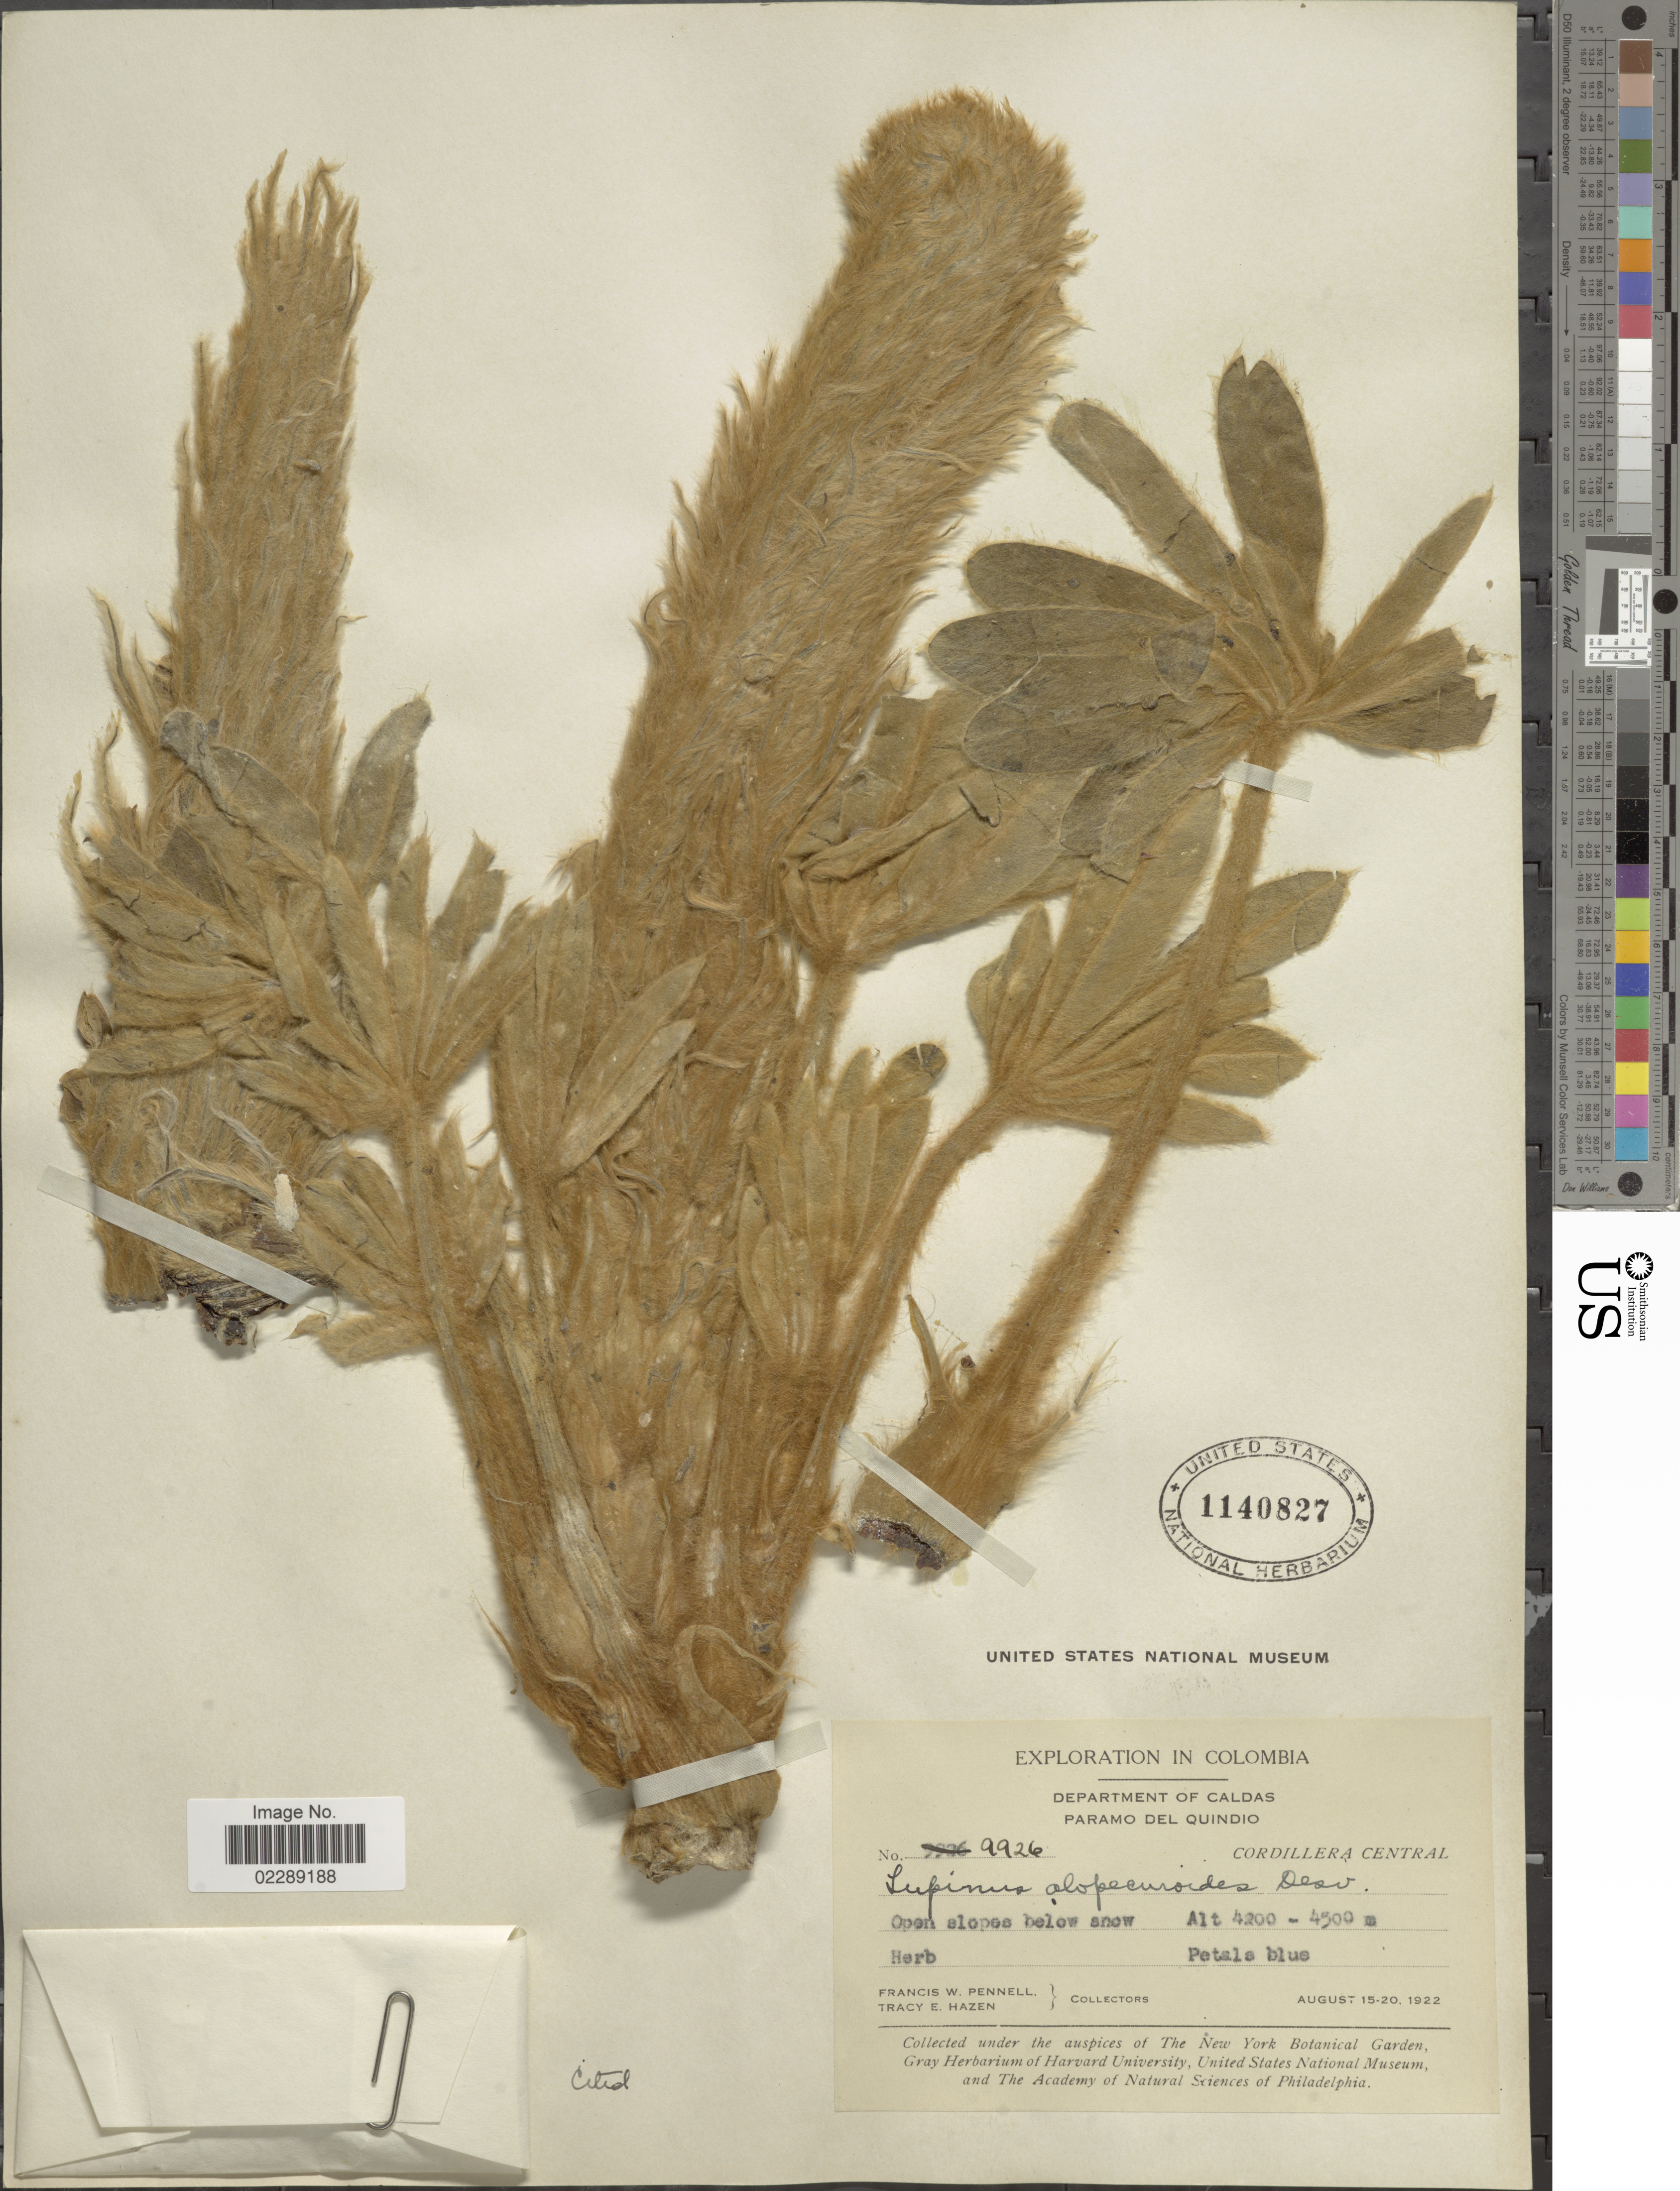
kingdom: Plantae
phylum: Tracheophyta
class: Magnoliopsida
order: Fabales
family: Fabaceae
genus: Lupinus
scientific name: Lupinus alopecuroides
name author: Desr.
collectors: F. W. Pennell & T. E. Hazen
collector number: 9926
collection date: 1922-08-15/1922-08-20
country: Colombia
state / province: Caldas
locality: Paramo del Quindio. Cordillera Central.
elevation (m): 4200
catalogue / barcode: US 1140827